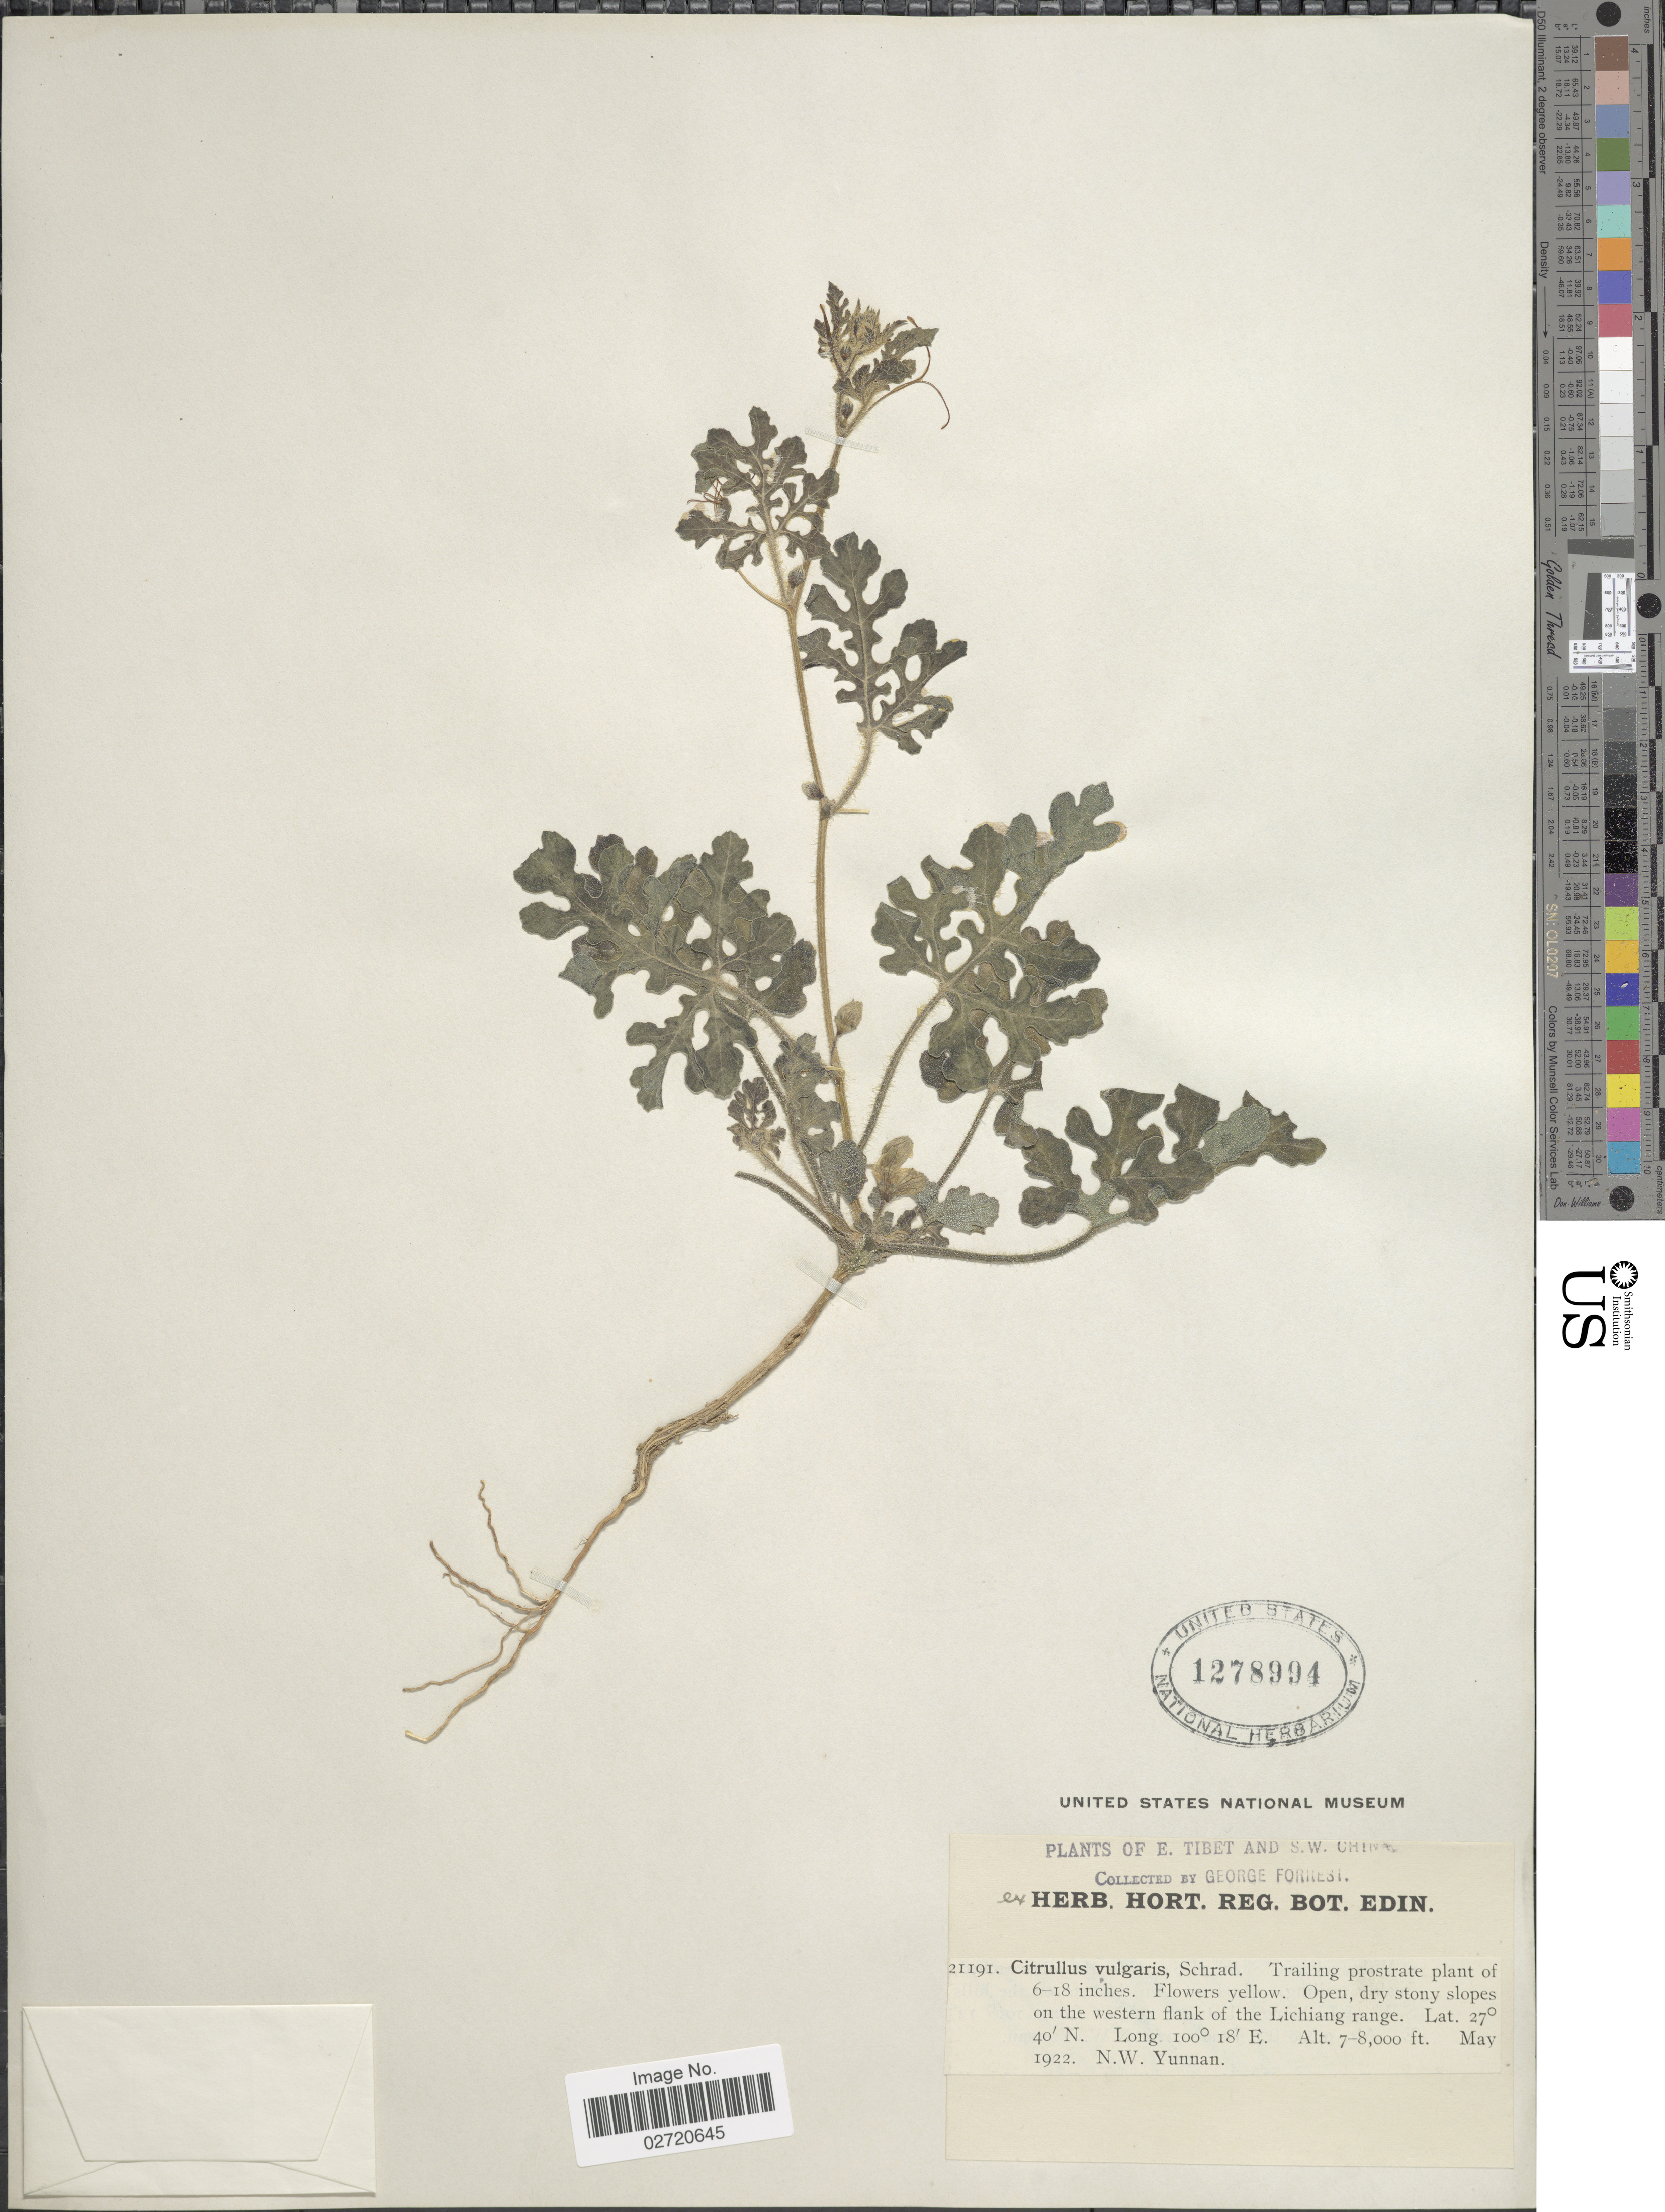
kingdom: Plantae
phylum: Tracheophyta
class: Magnoliopsida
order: Cucurbitales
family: Cucurbitaceae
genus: Citrullus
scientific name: Citrullus lanatus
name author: (Thunb.) Matsum. & Nakai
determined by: Strong, Mark T., (BOT), Smithsonian Institution - National Museum of Natural History (UNITED STATES)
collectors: G. Forrest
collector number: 21191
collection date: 1922-05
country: China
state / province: Yunnan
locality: Dry stony slopes on the western flank of the Lichiang range. N.W. Yunnan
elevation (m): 2134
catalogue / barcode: US 1278994